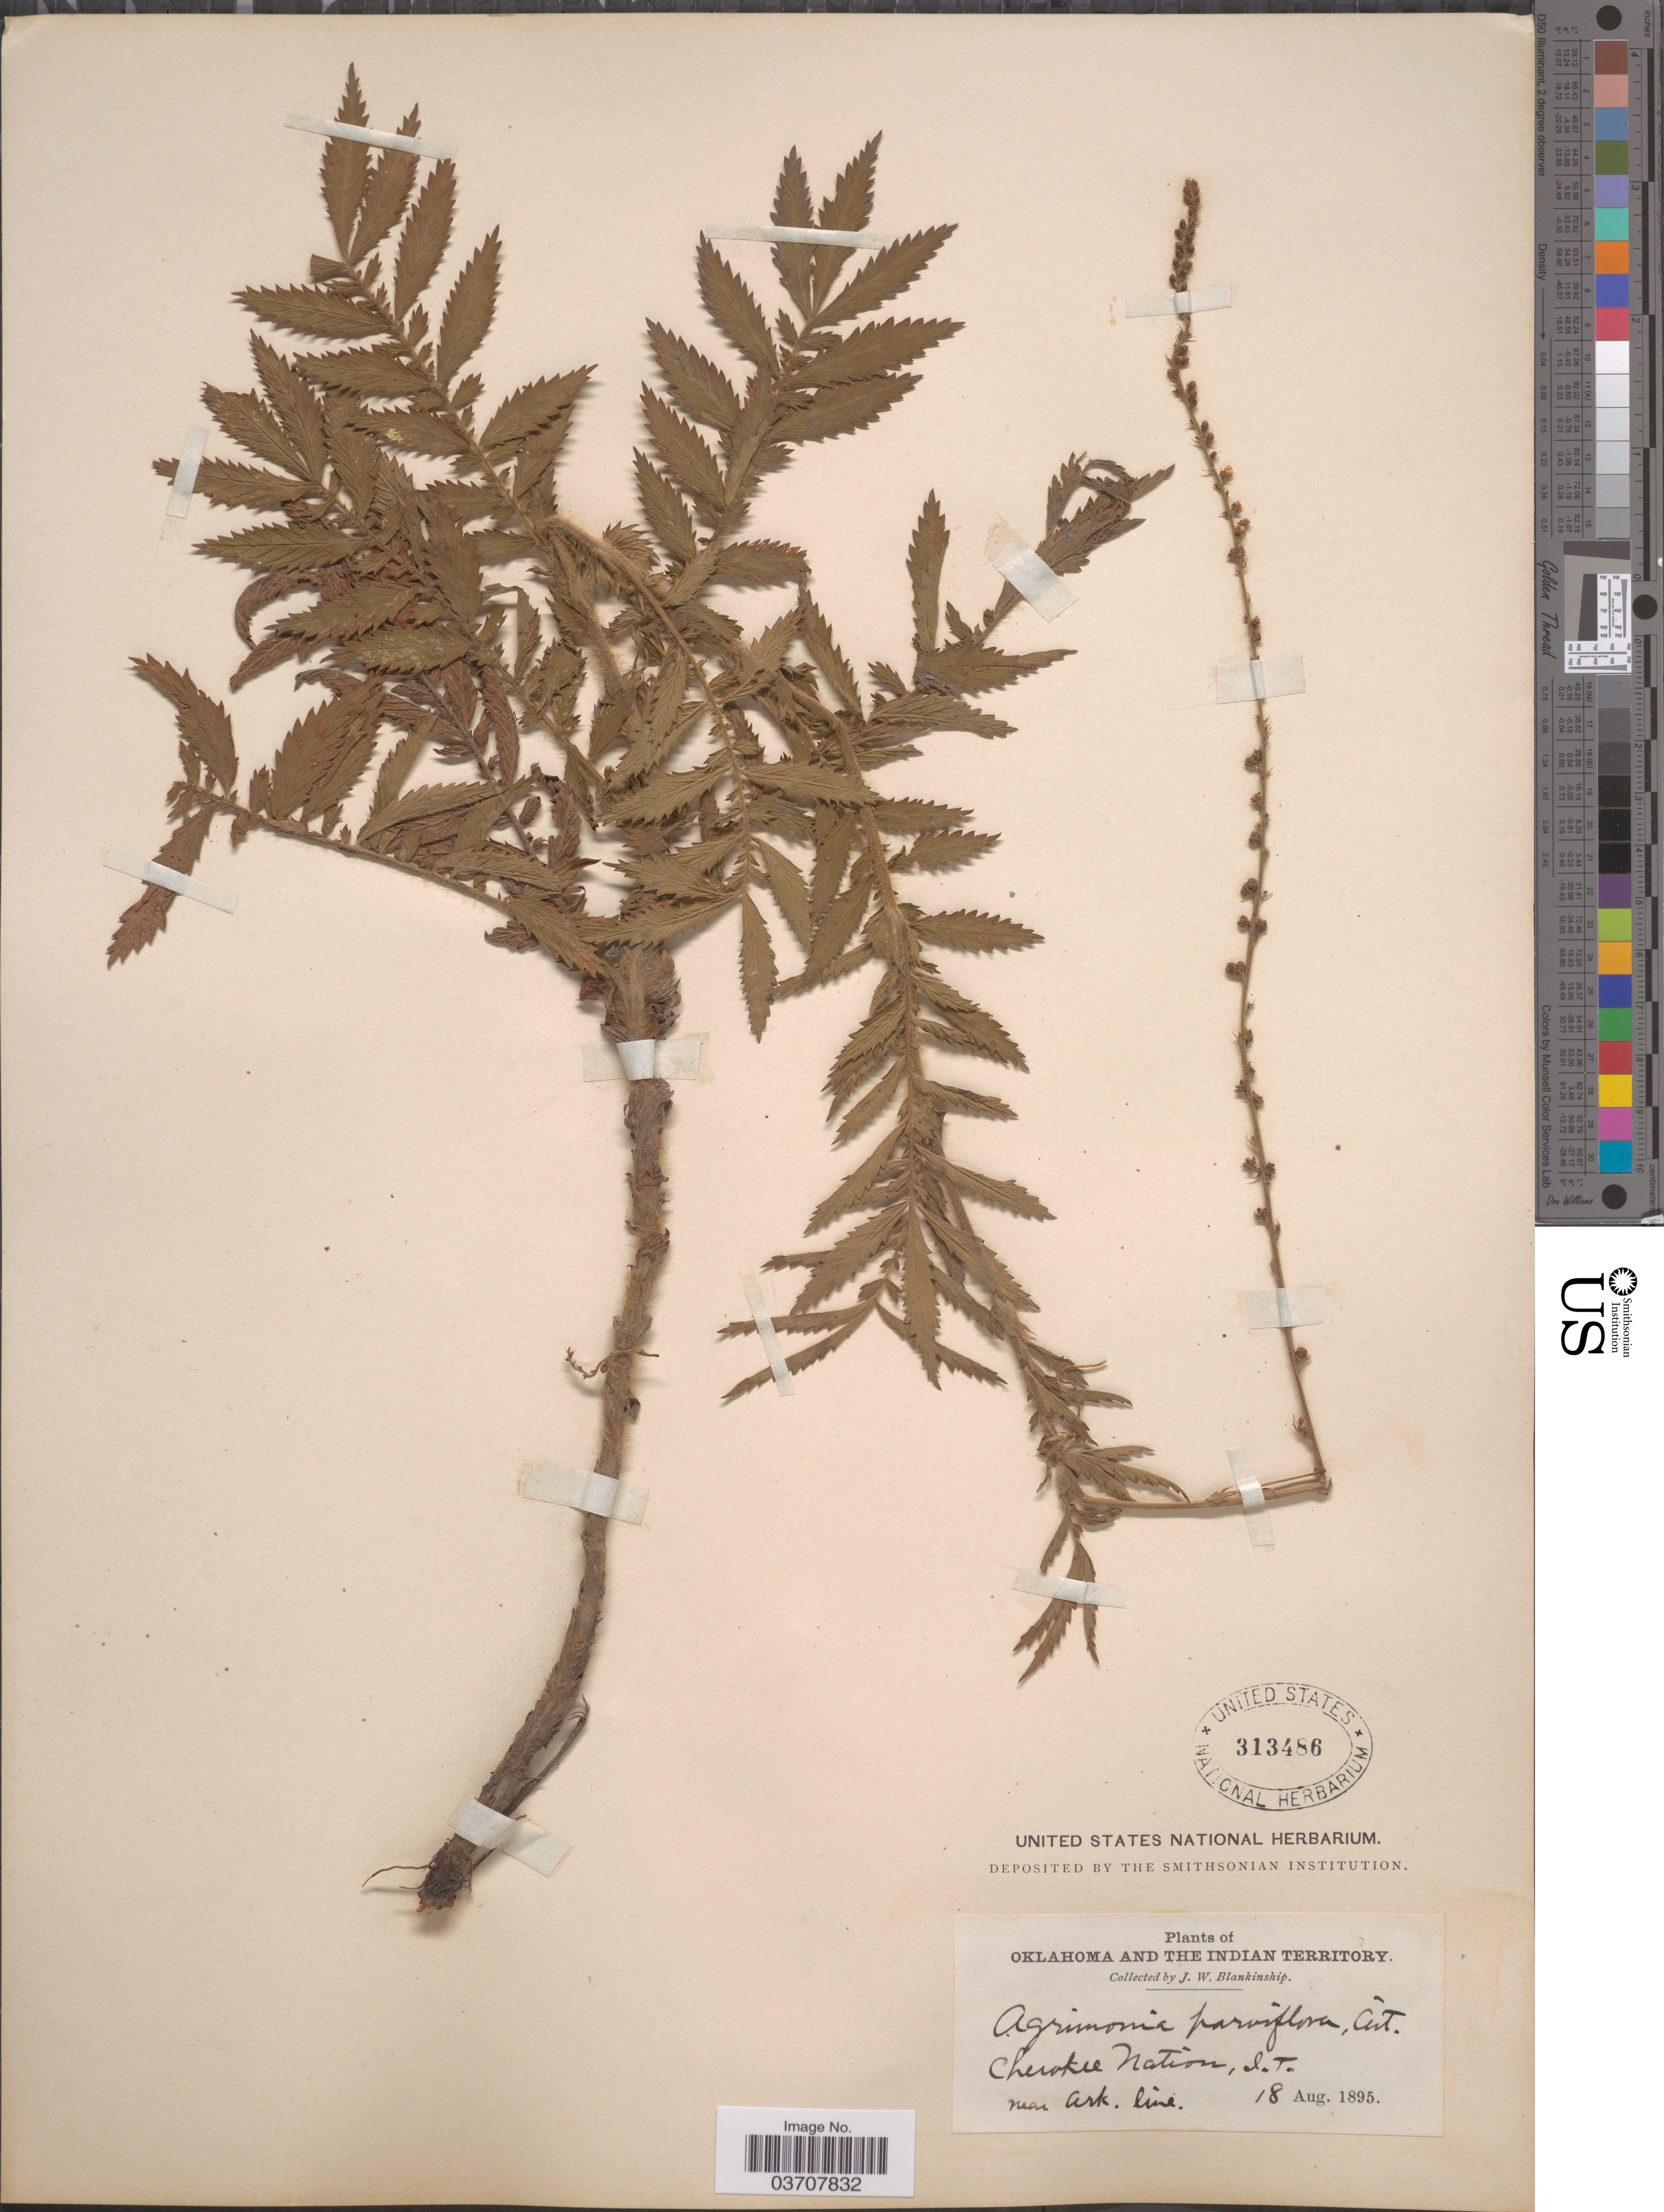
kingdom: Plantae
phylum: Tracheophyta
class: Magnoliopsida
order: Rosales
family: Rosaceae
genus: Agrimonia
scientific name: Agrimonia parviflora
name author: Aiton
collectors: J. W. Blankinship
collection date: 1895-08-18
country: United States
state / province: Oklahoma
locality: The Indian Territory. Cherokee Nation, I.T. near Ark. line.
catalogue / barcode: US 313486